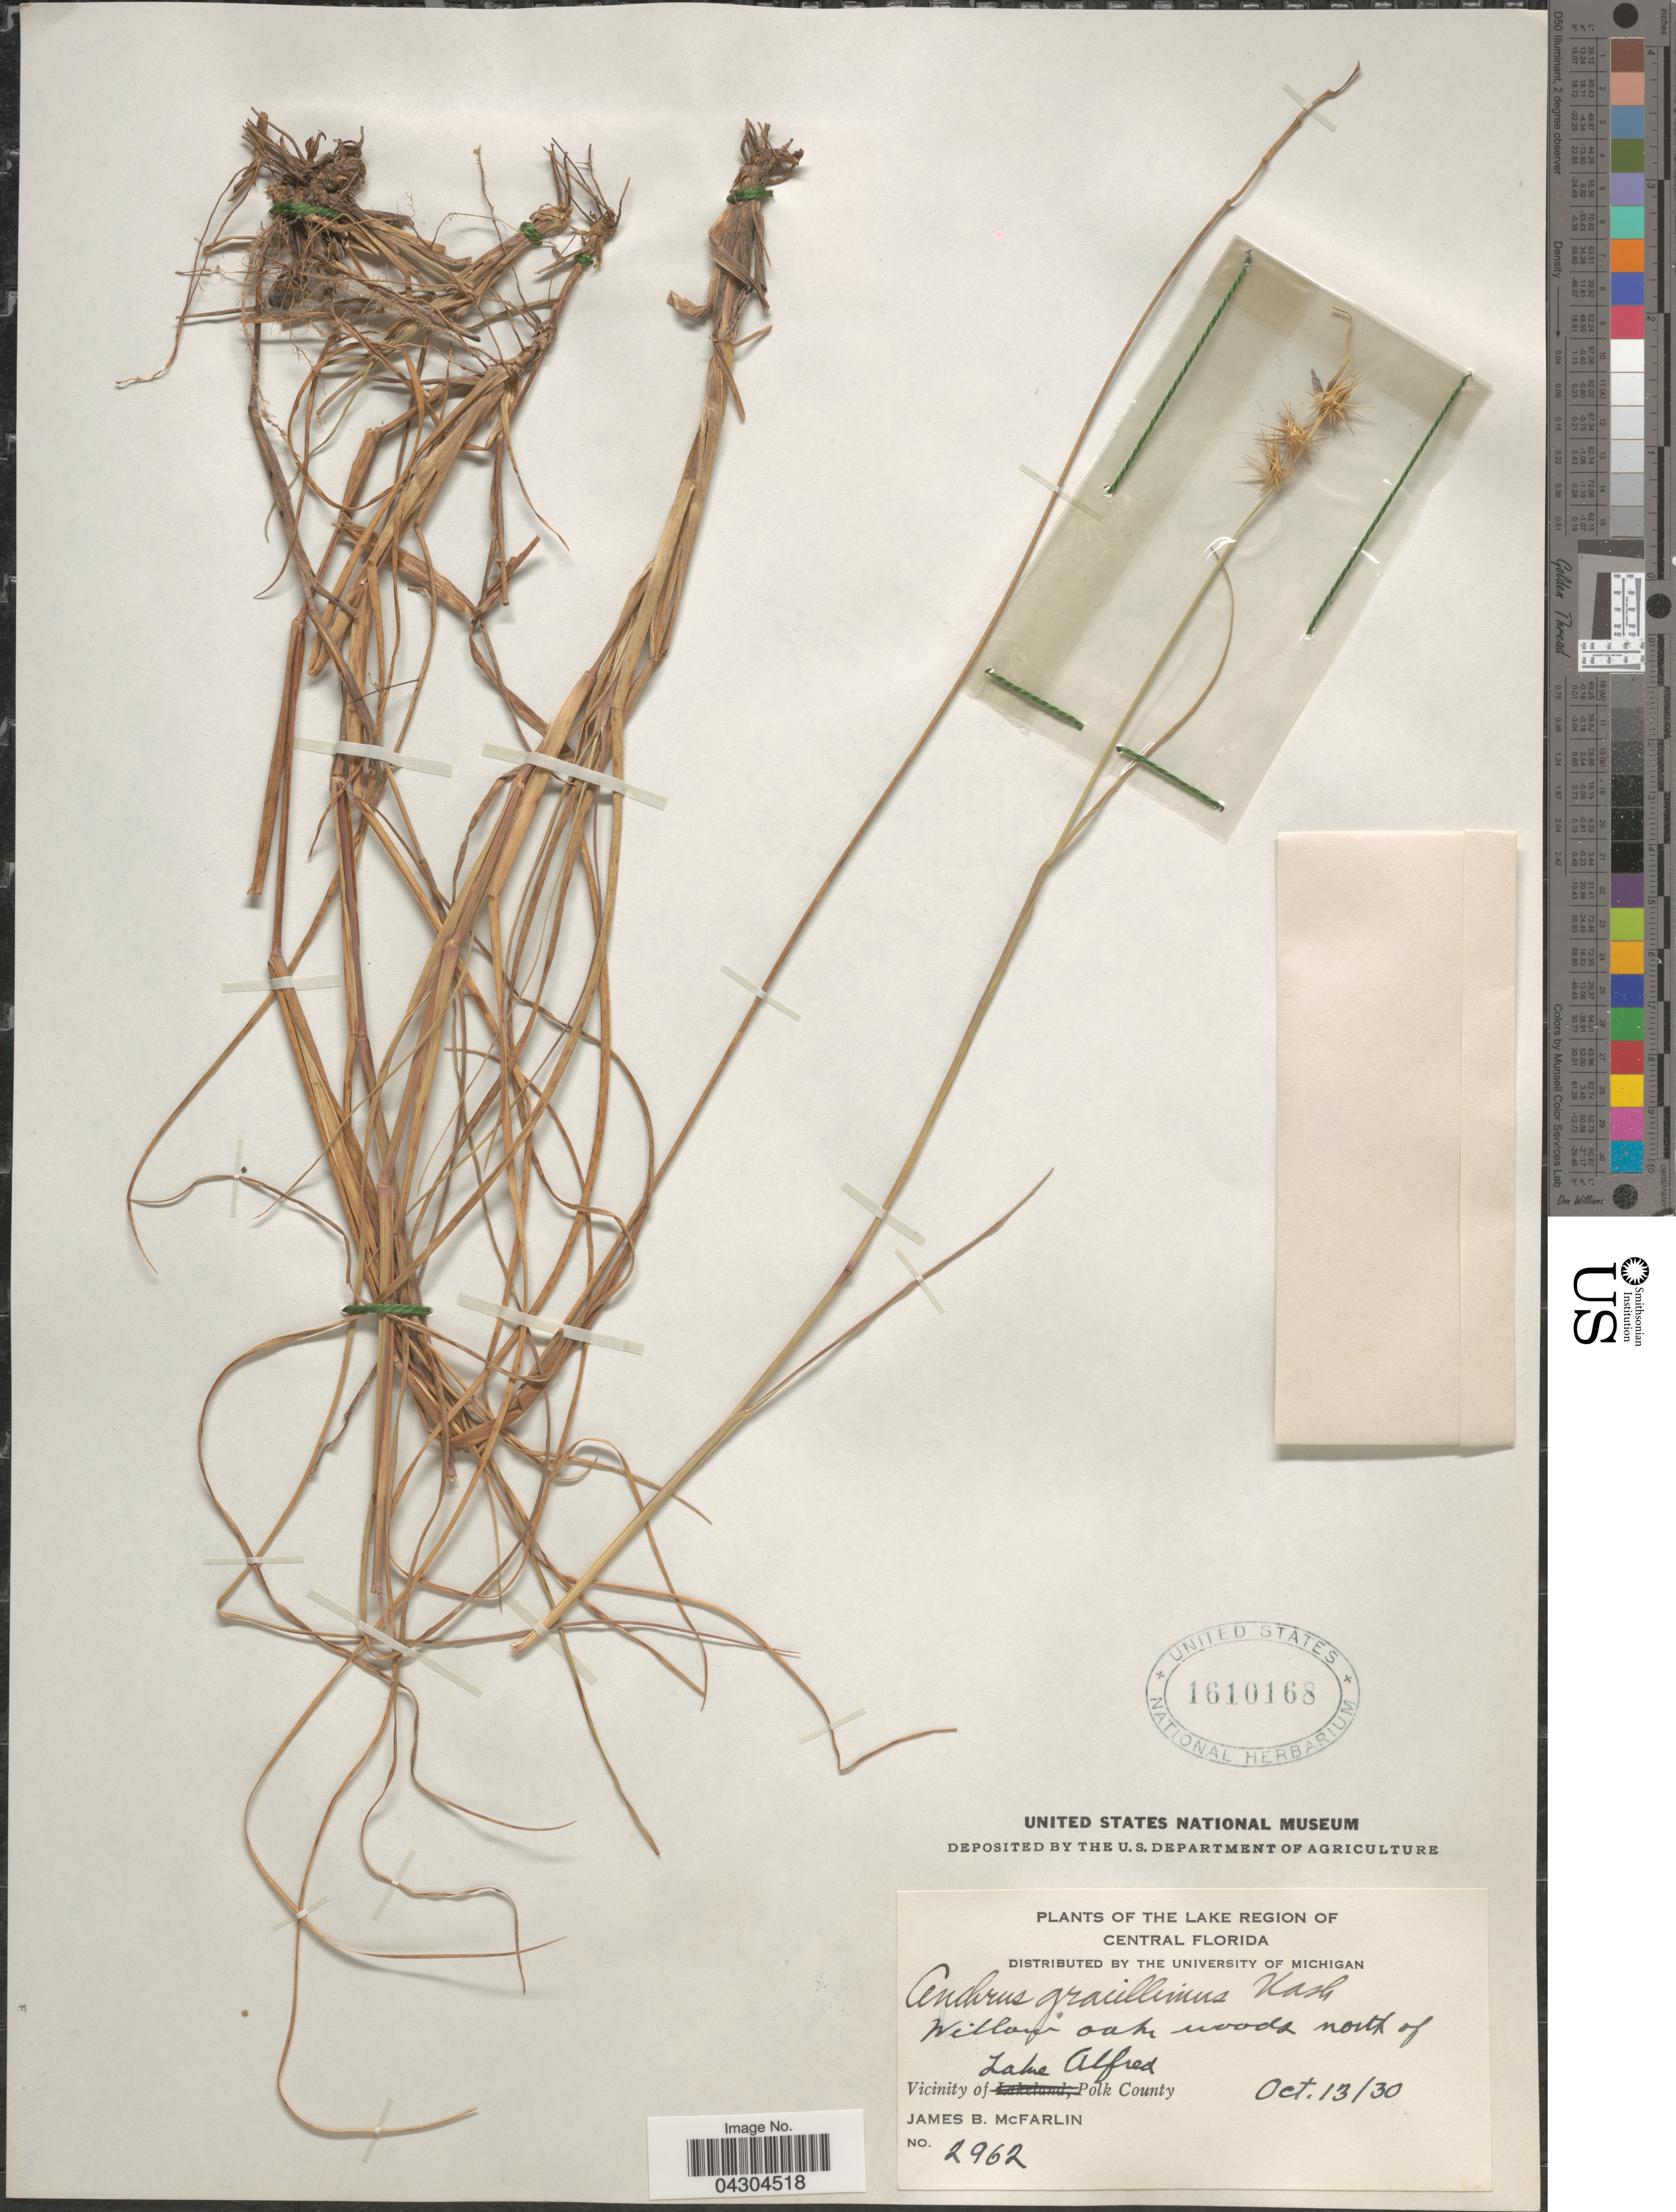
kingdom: Plantae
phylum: Tracheophyta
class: Liliopsida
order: Poales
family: Poaceae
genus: Cenchrus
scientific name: Cenchrus gracillimus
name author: Nash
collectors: J. McFarlin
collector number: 2962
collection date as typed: Transcribed d/m/y: 13/10/30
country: United States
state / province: Florida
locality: The Lake Region Of Central Florida. Willow oak woods north of Vicinity of Lake Alfred, Polk County.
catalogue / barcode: US 1610168